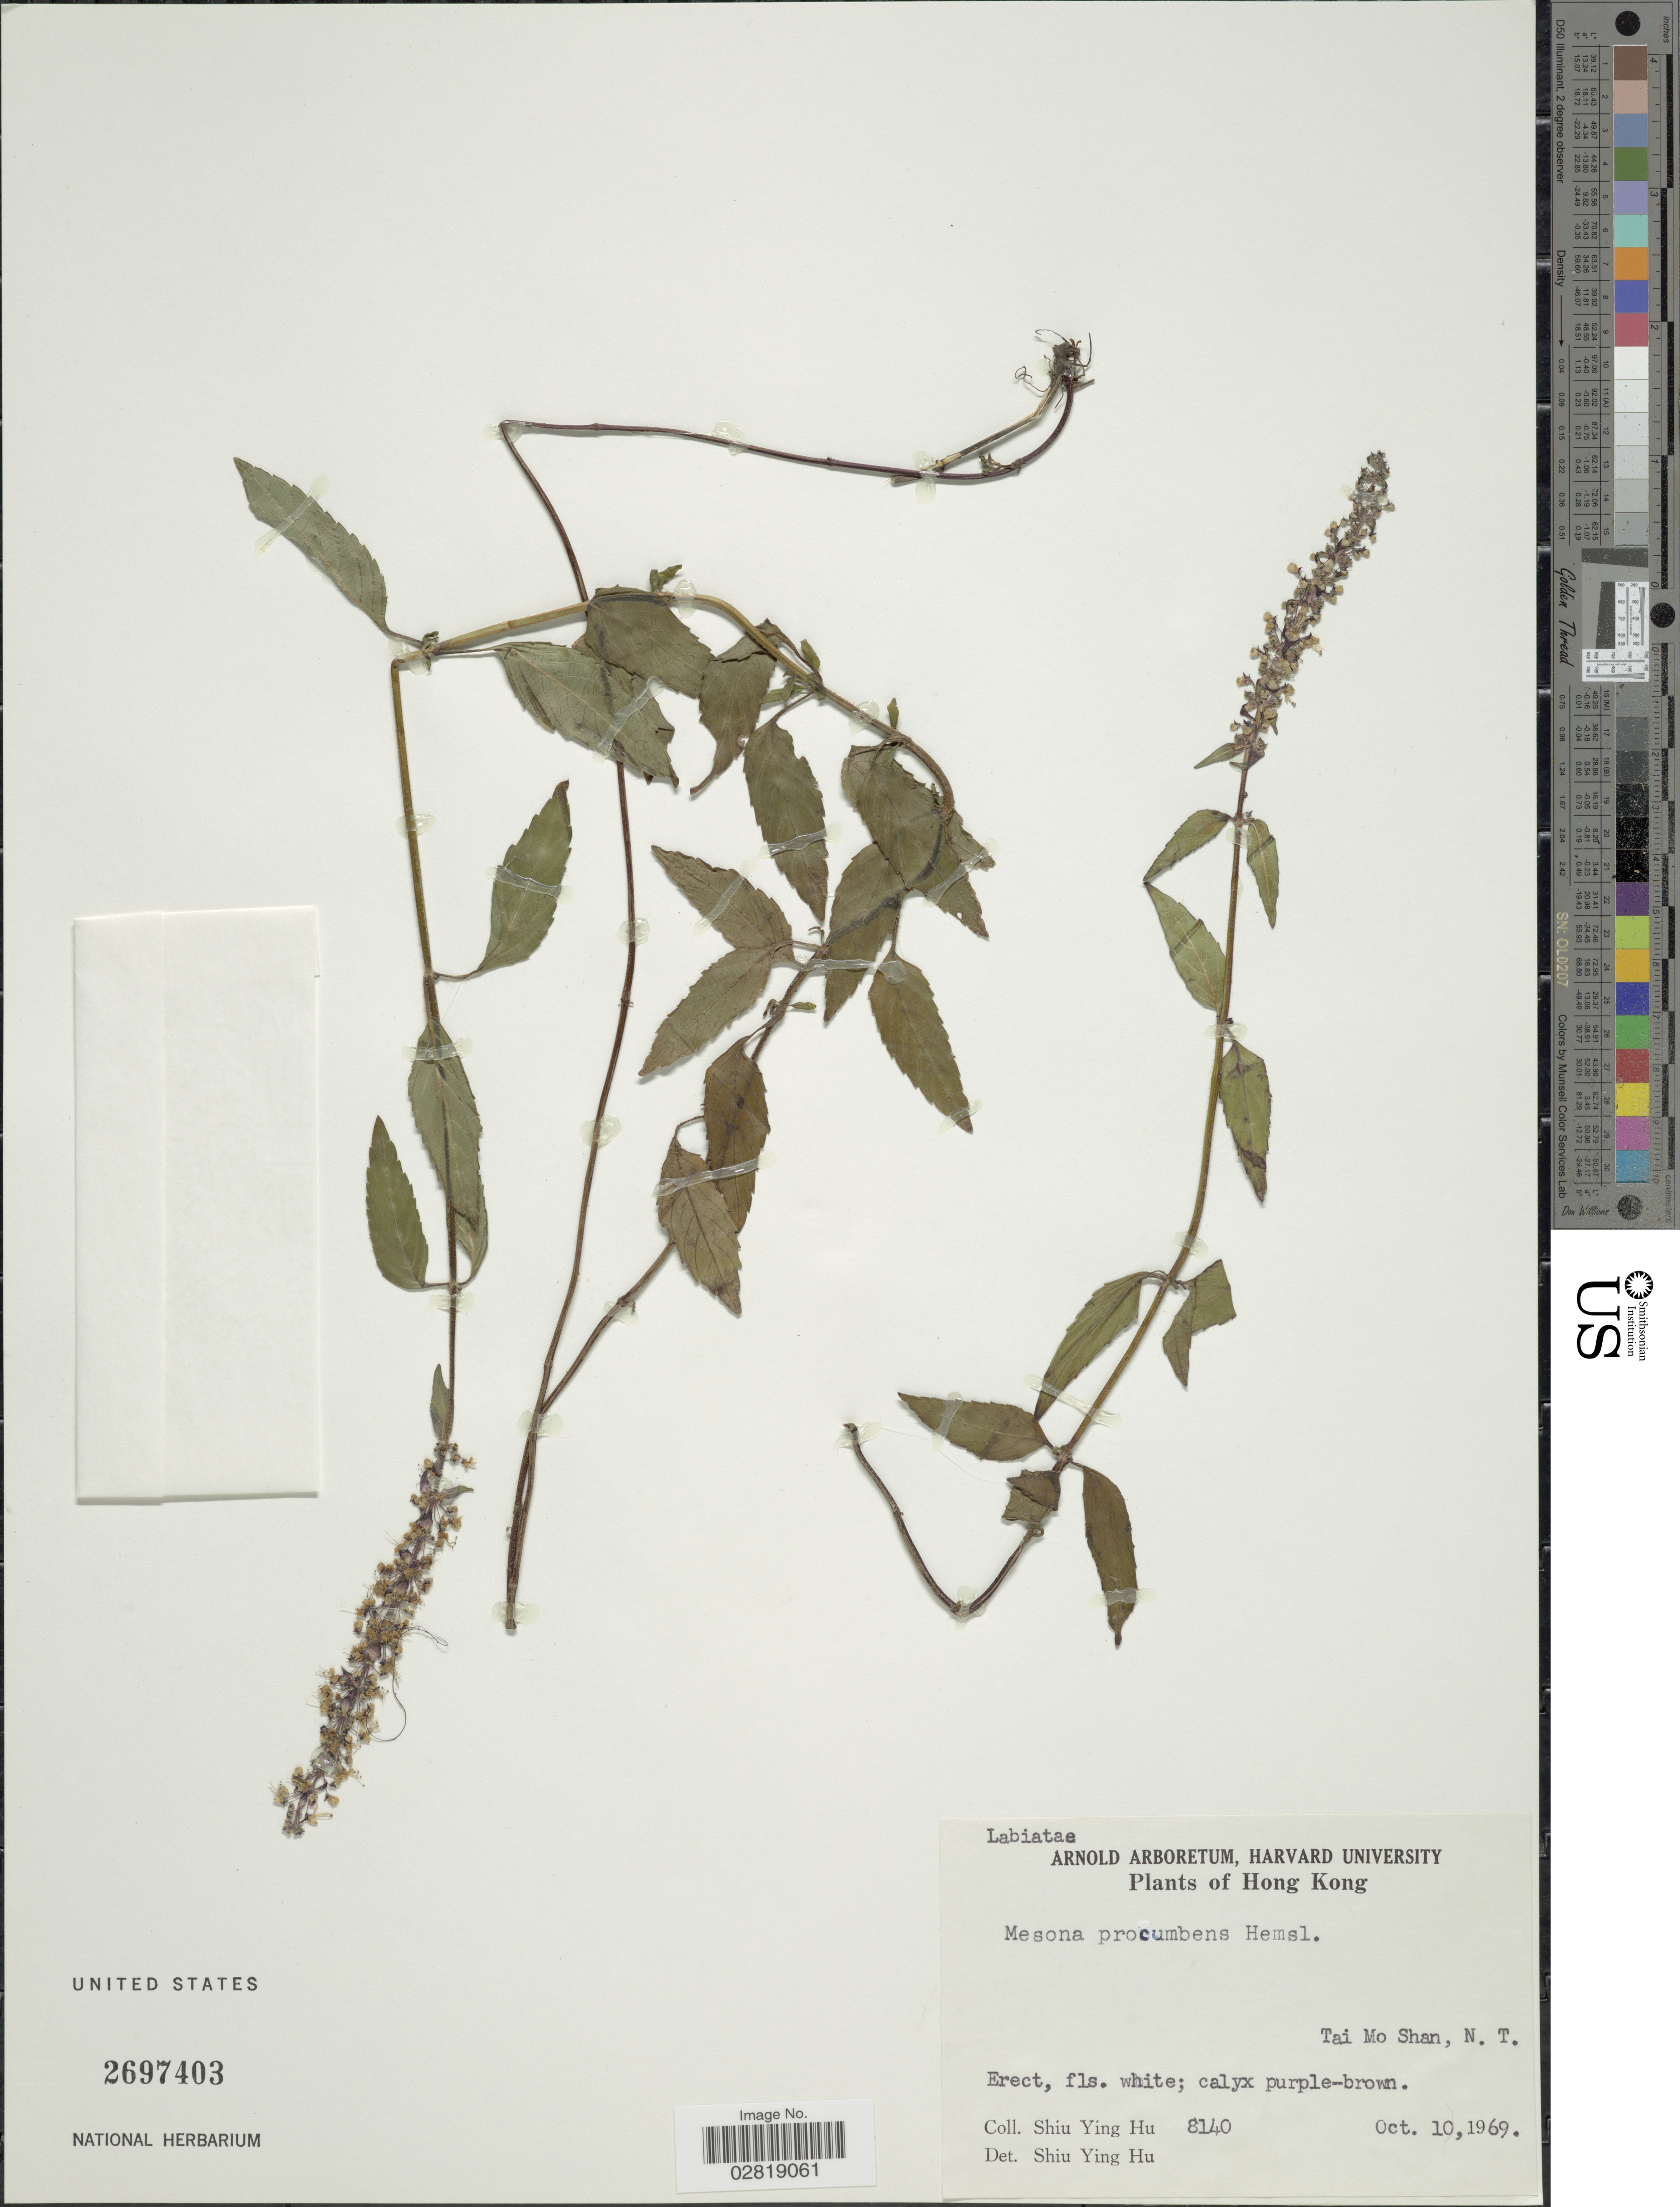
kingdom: Plantae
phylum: Tracheophyta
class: Magnoliopsida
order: Lamiales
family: Lamiaceae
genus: Platostoma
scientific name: Platostoma chinense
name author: (Benth.) A.J. Paton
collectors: S. Y. Hu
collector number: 8140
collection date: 1969-10-10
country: China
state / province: Hong Kong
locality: Tai Mo Shan, N. T.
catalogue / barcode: US 2697403